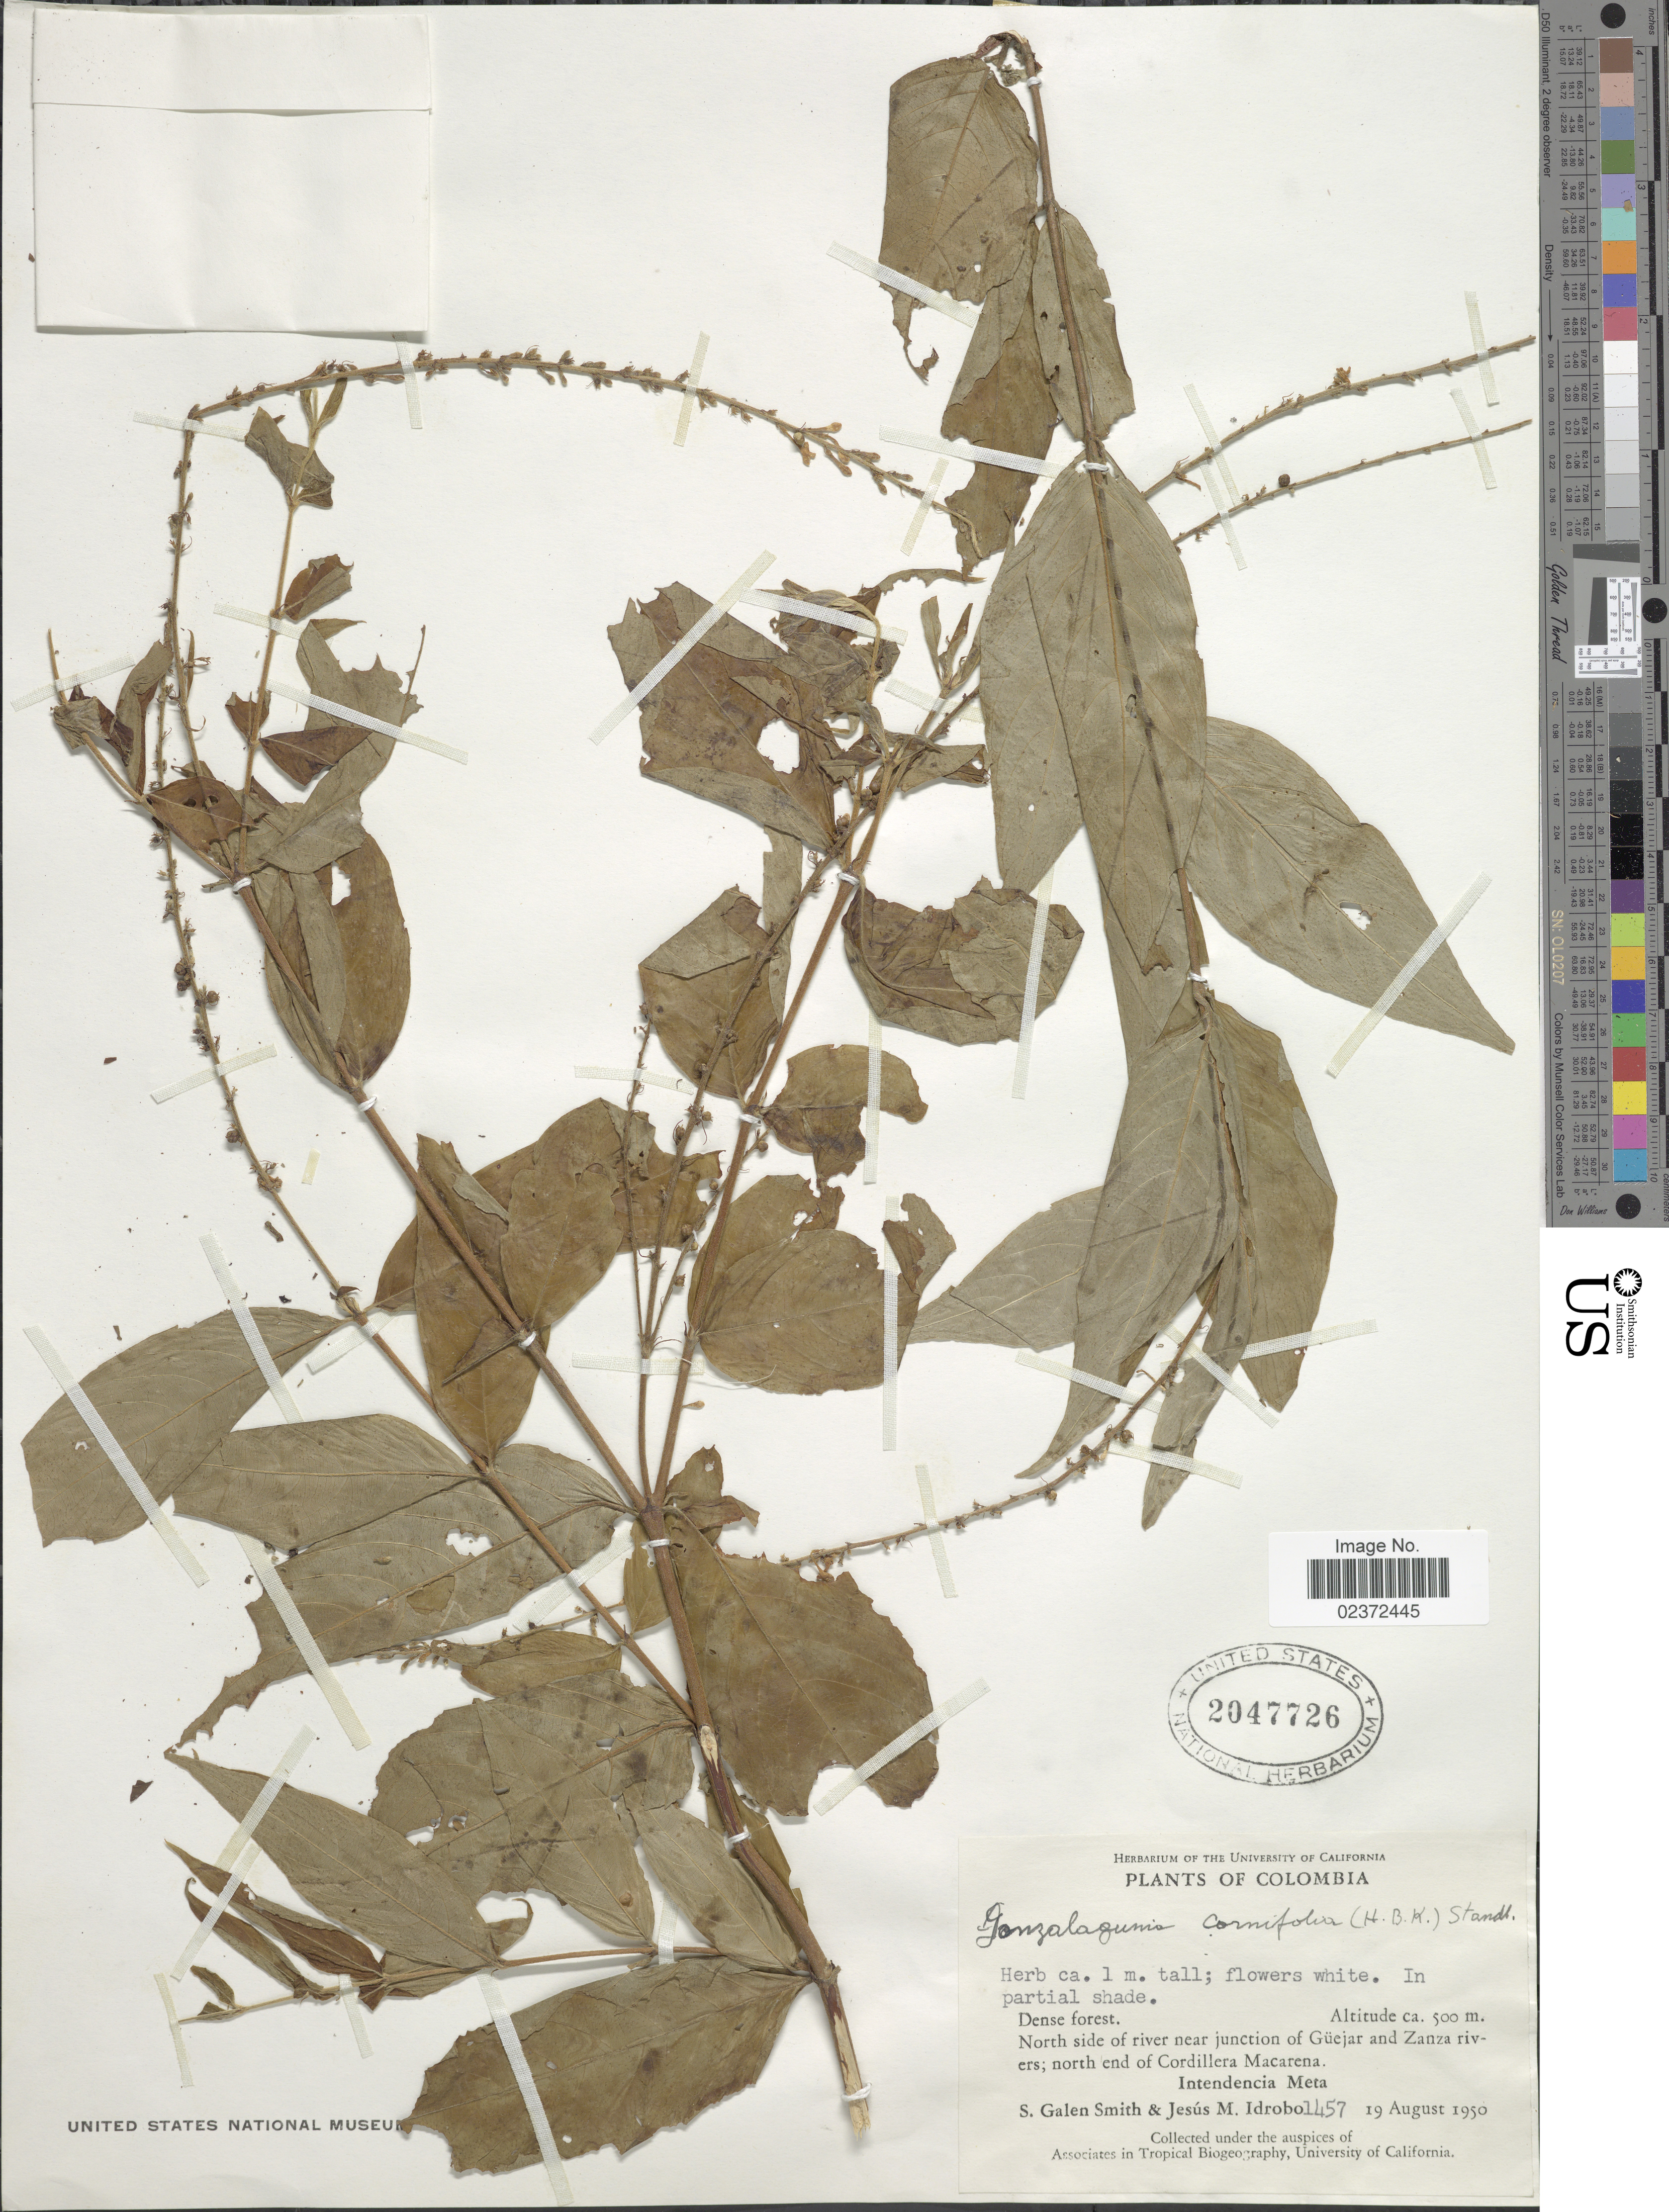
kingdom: Plantae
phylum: Tracheophyta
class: Magnoliopsida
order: Gentianales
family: Rubiaceae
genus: Gonzalagunia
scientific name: Gonzalagunia cornifolia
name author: (Kunth) Standl.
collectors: S. G. Smith & J. M. Idrobo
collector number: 1457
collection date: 1950-08-19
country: Colombia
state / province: Meta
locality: North side of river near junction of Güejar and Zanza rivers; north end of Cordillera Macarena, Intendencia Meta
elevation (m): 50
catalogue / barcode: US 2047726